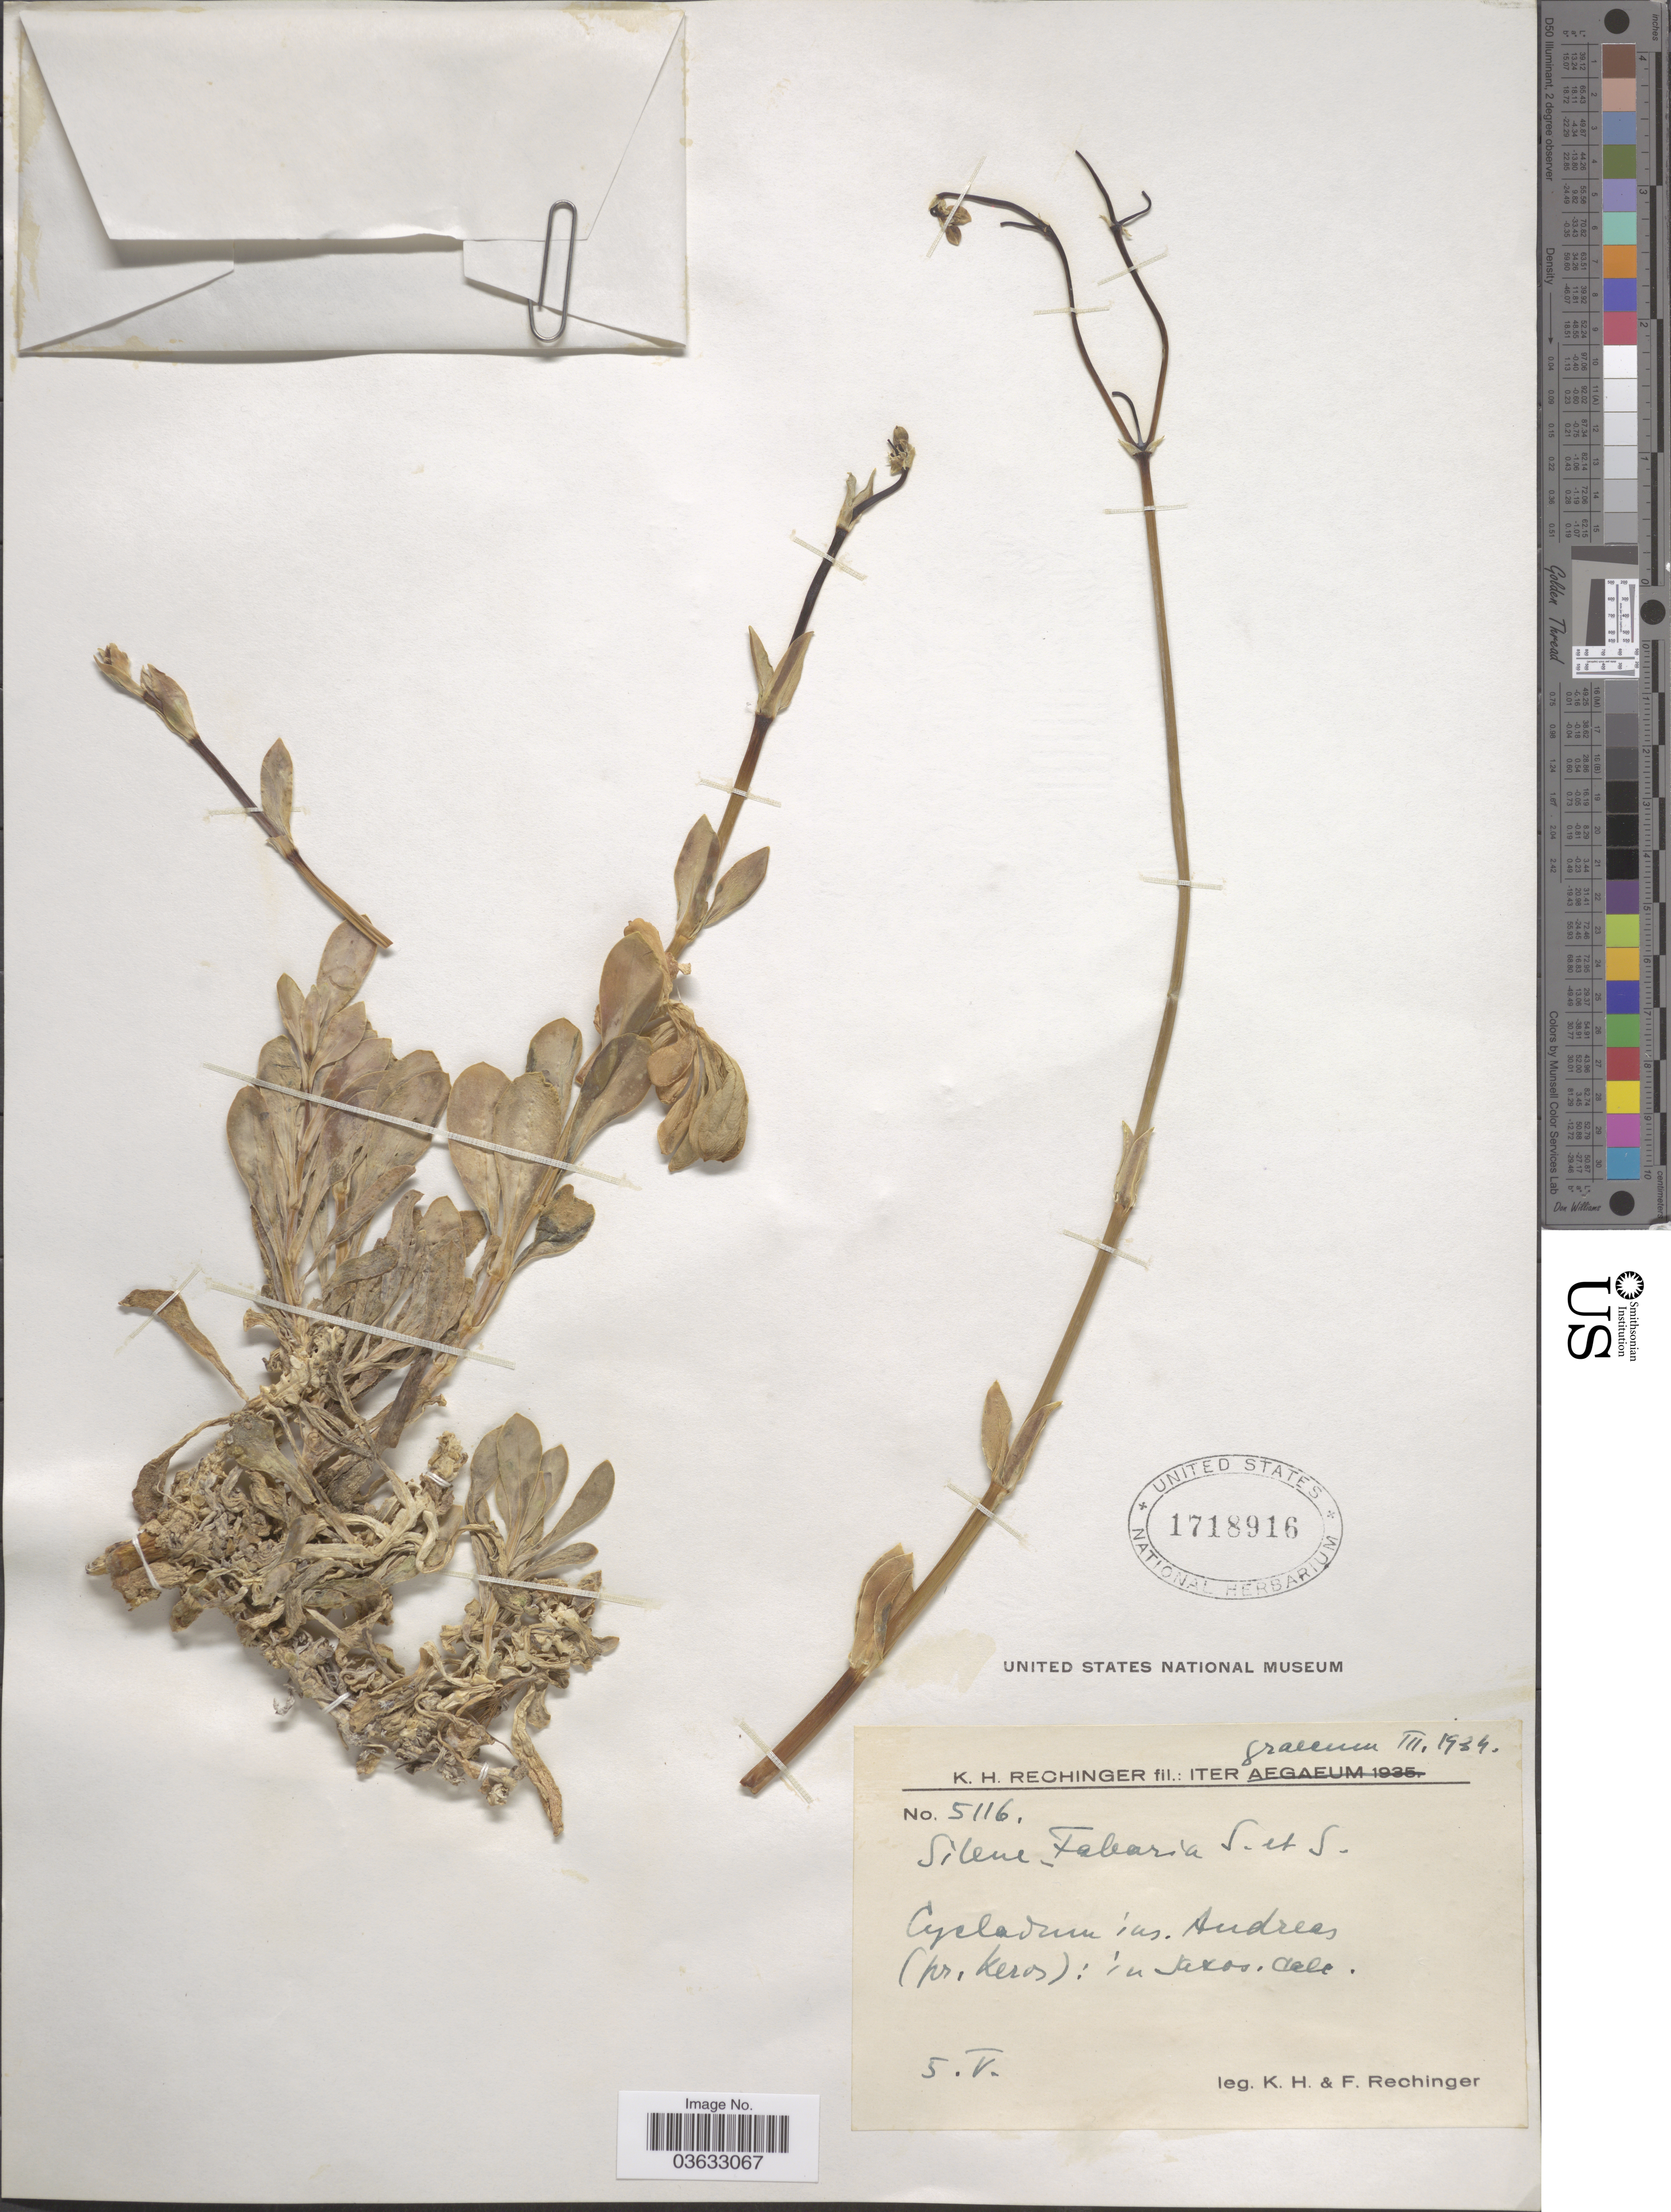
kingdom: Plantae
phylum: Tracheophyta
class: Magnoliopsida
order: Caryophyllales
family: Caryophyllaceae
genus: Silene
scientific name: Silene fabaria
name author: (L.) Sm.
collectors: K. H. Rechinger & F. Rechinger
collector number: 5116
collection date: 1934-05-05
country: Greece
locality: Iter Græcum. Cycladum ins. Andreas (pr. Keros): in saxos. calc.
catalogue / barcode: US 1718916